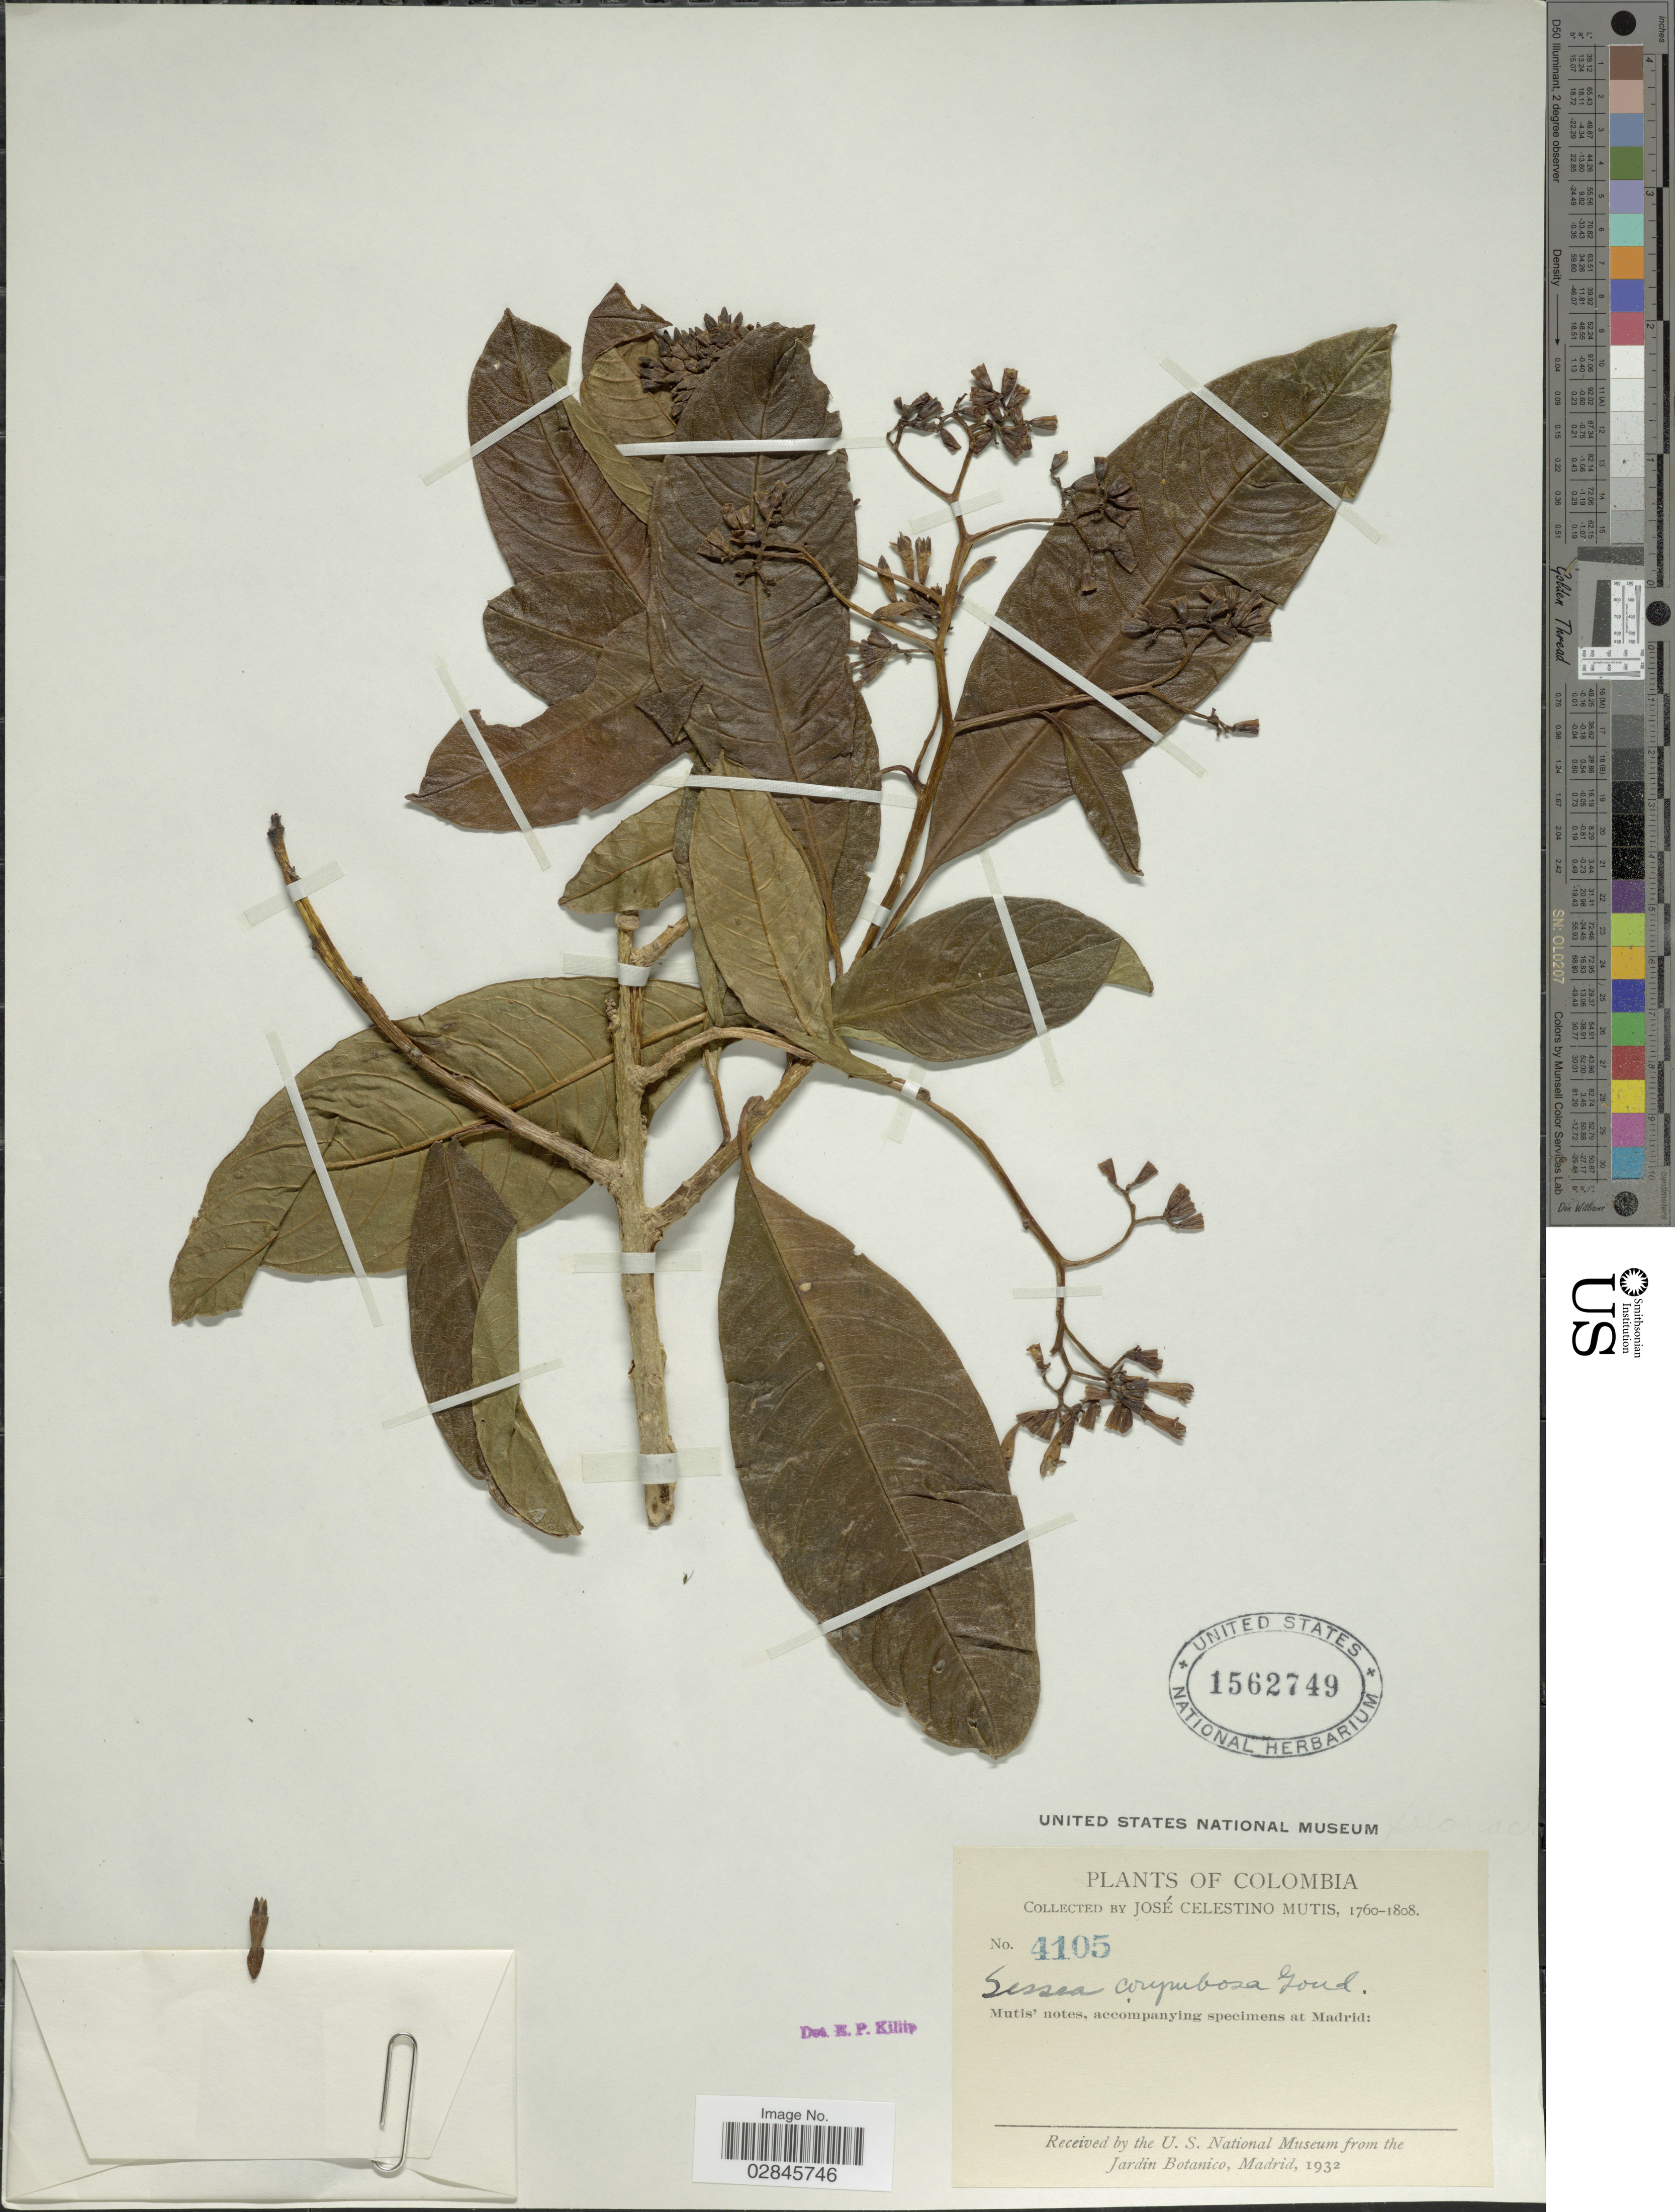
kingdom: Plantae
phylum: Tracheophyta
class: Magnoliopsida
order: Solanales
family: Solanaceae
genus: Sessea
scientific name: Sessea corymbiflora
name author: Goudot ex R. Taylor & R. Phillips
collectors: J. C. B. Mutis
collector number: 4105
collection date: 1760/1808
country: Colombia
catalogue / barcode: US 1562749